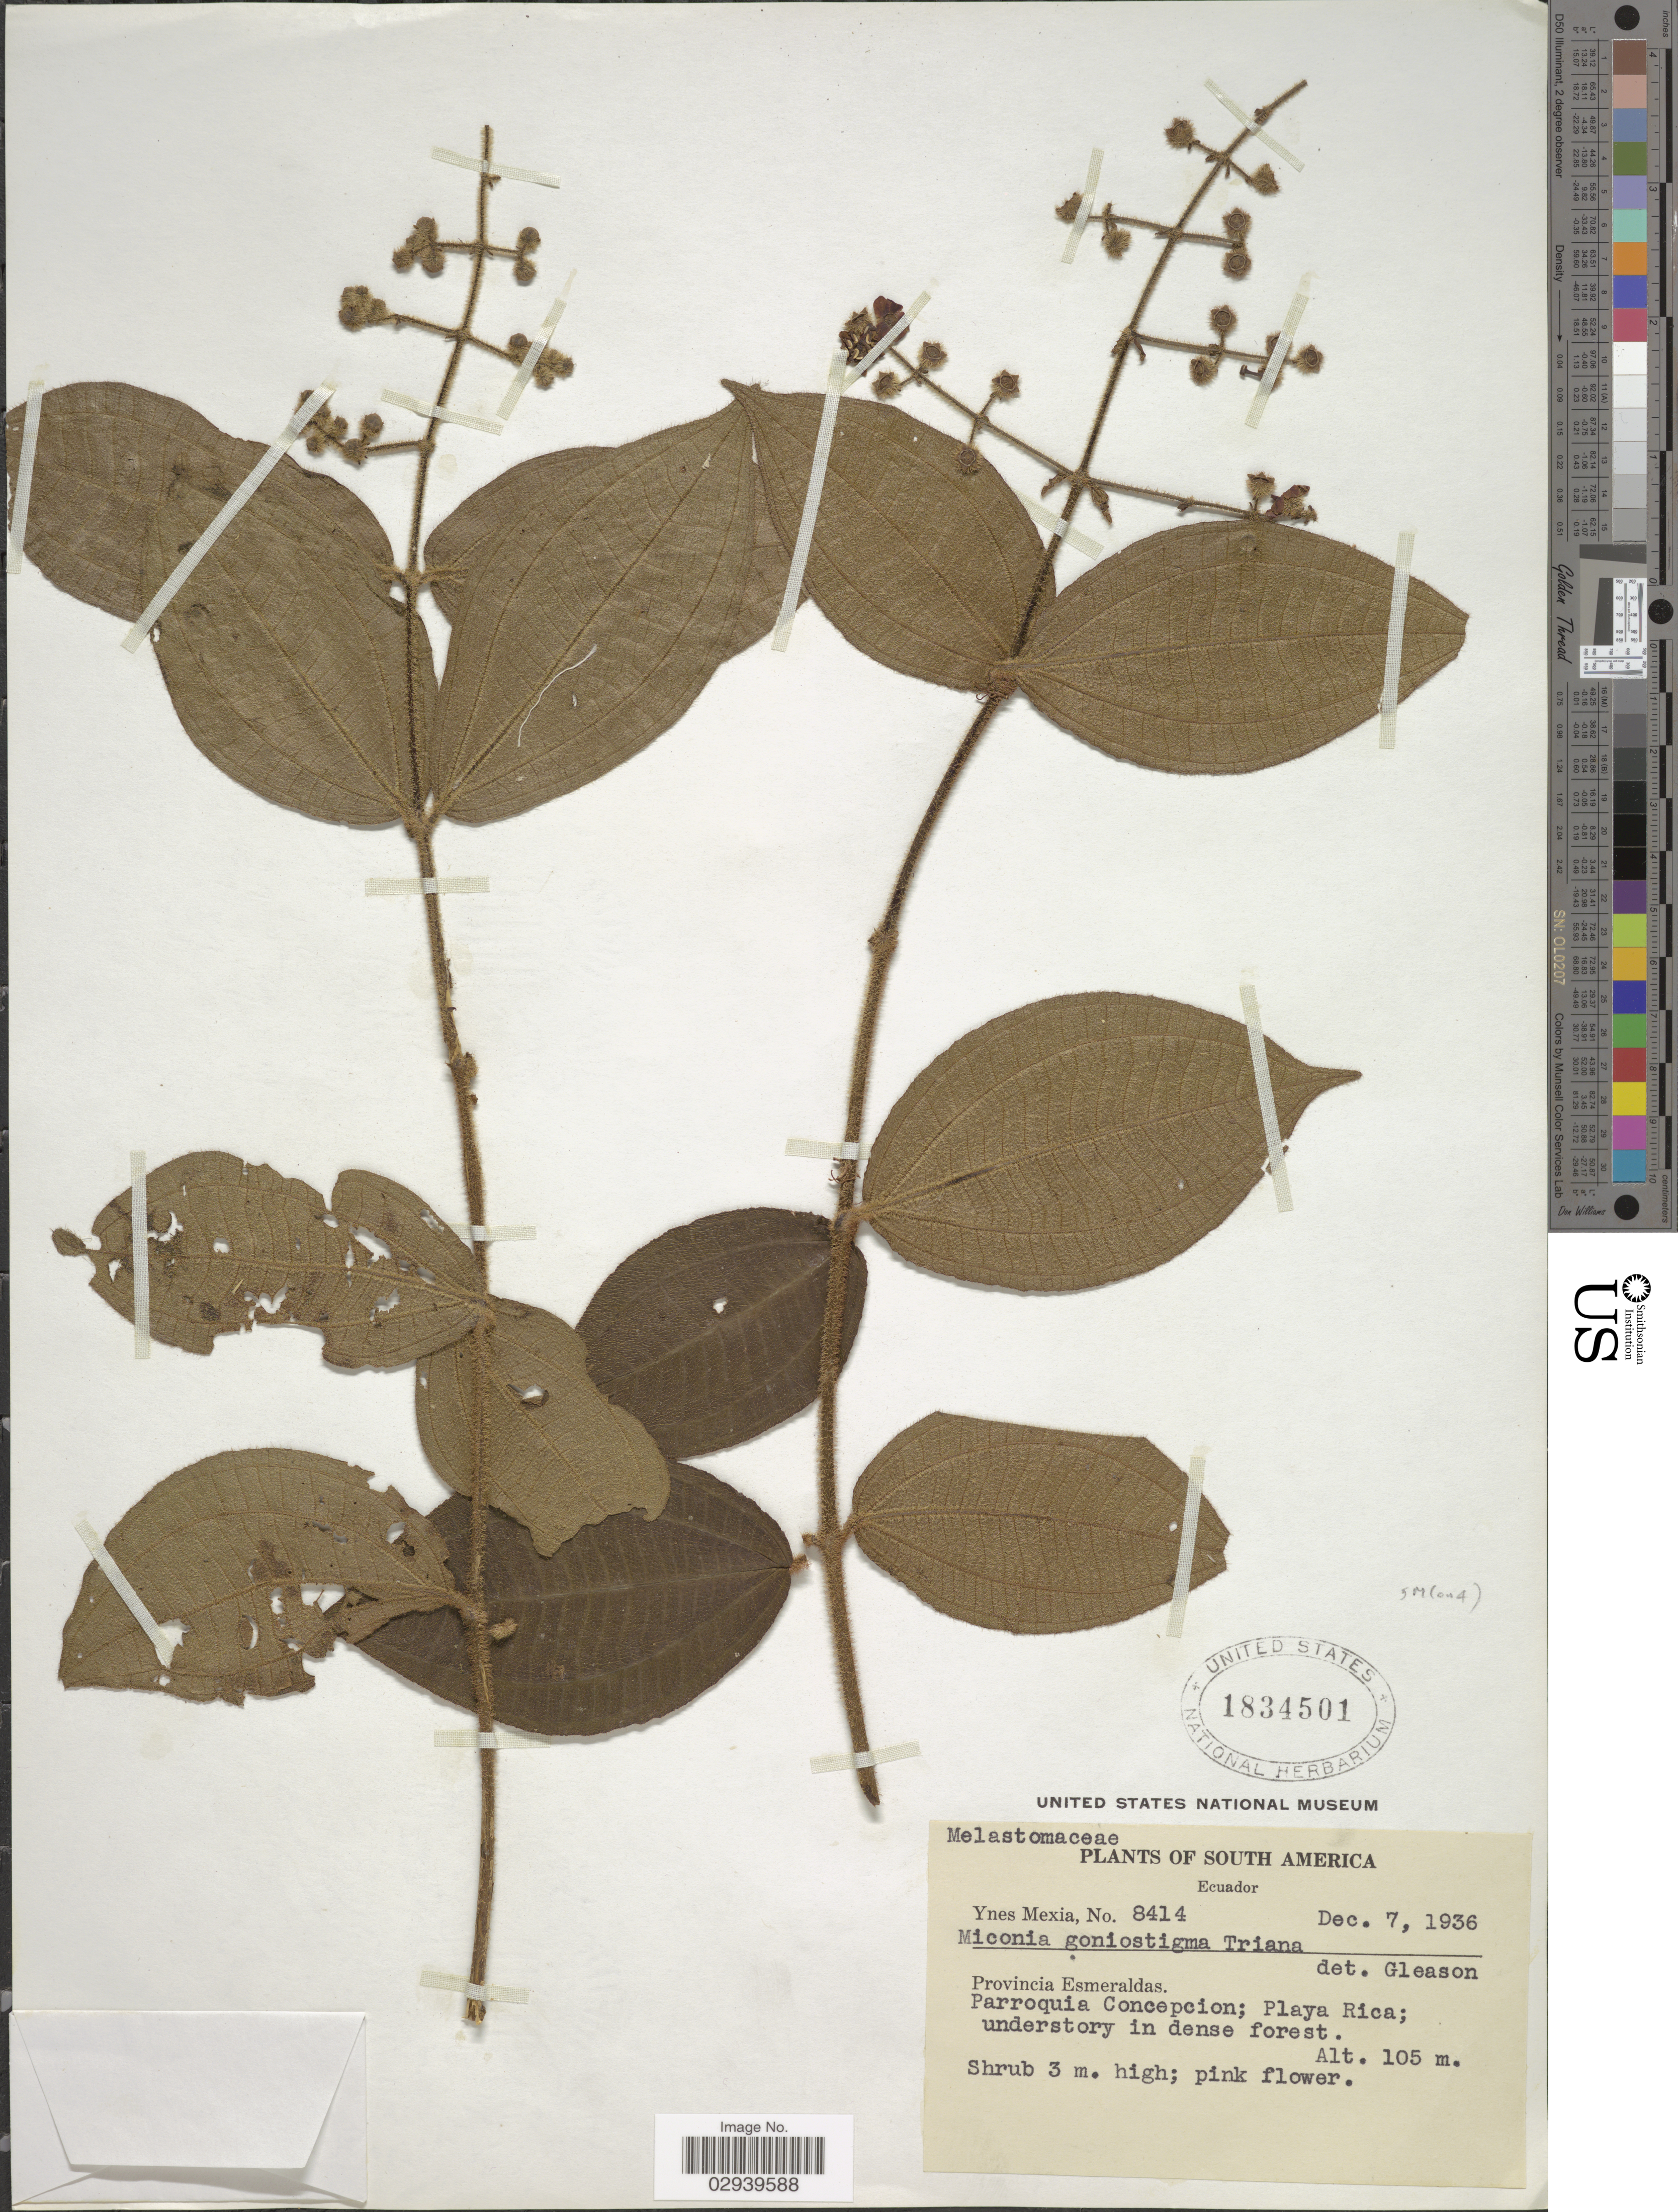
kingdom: Plantae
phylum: Tracheophyta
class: Magnoliopsida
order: Myrtales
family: Melastomataceae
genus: Miconia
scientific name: Miconia goniostigma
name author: Triana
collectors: Y. Mexia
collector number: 8414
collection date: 1936-12-07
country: Ecuador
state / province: Esmeraldas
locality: Parroquia Concepcion; Playa Rica.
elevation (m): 105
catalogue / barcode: US 1834501